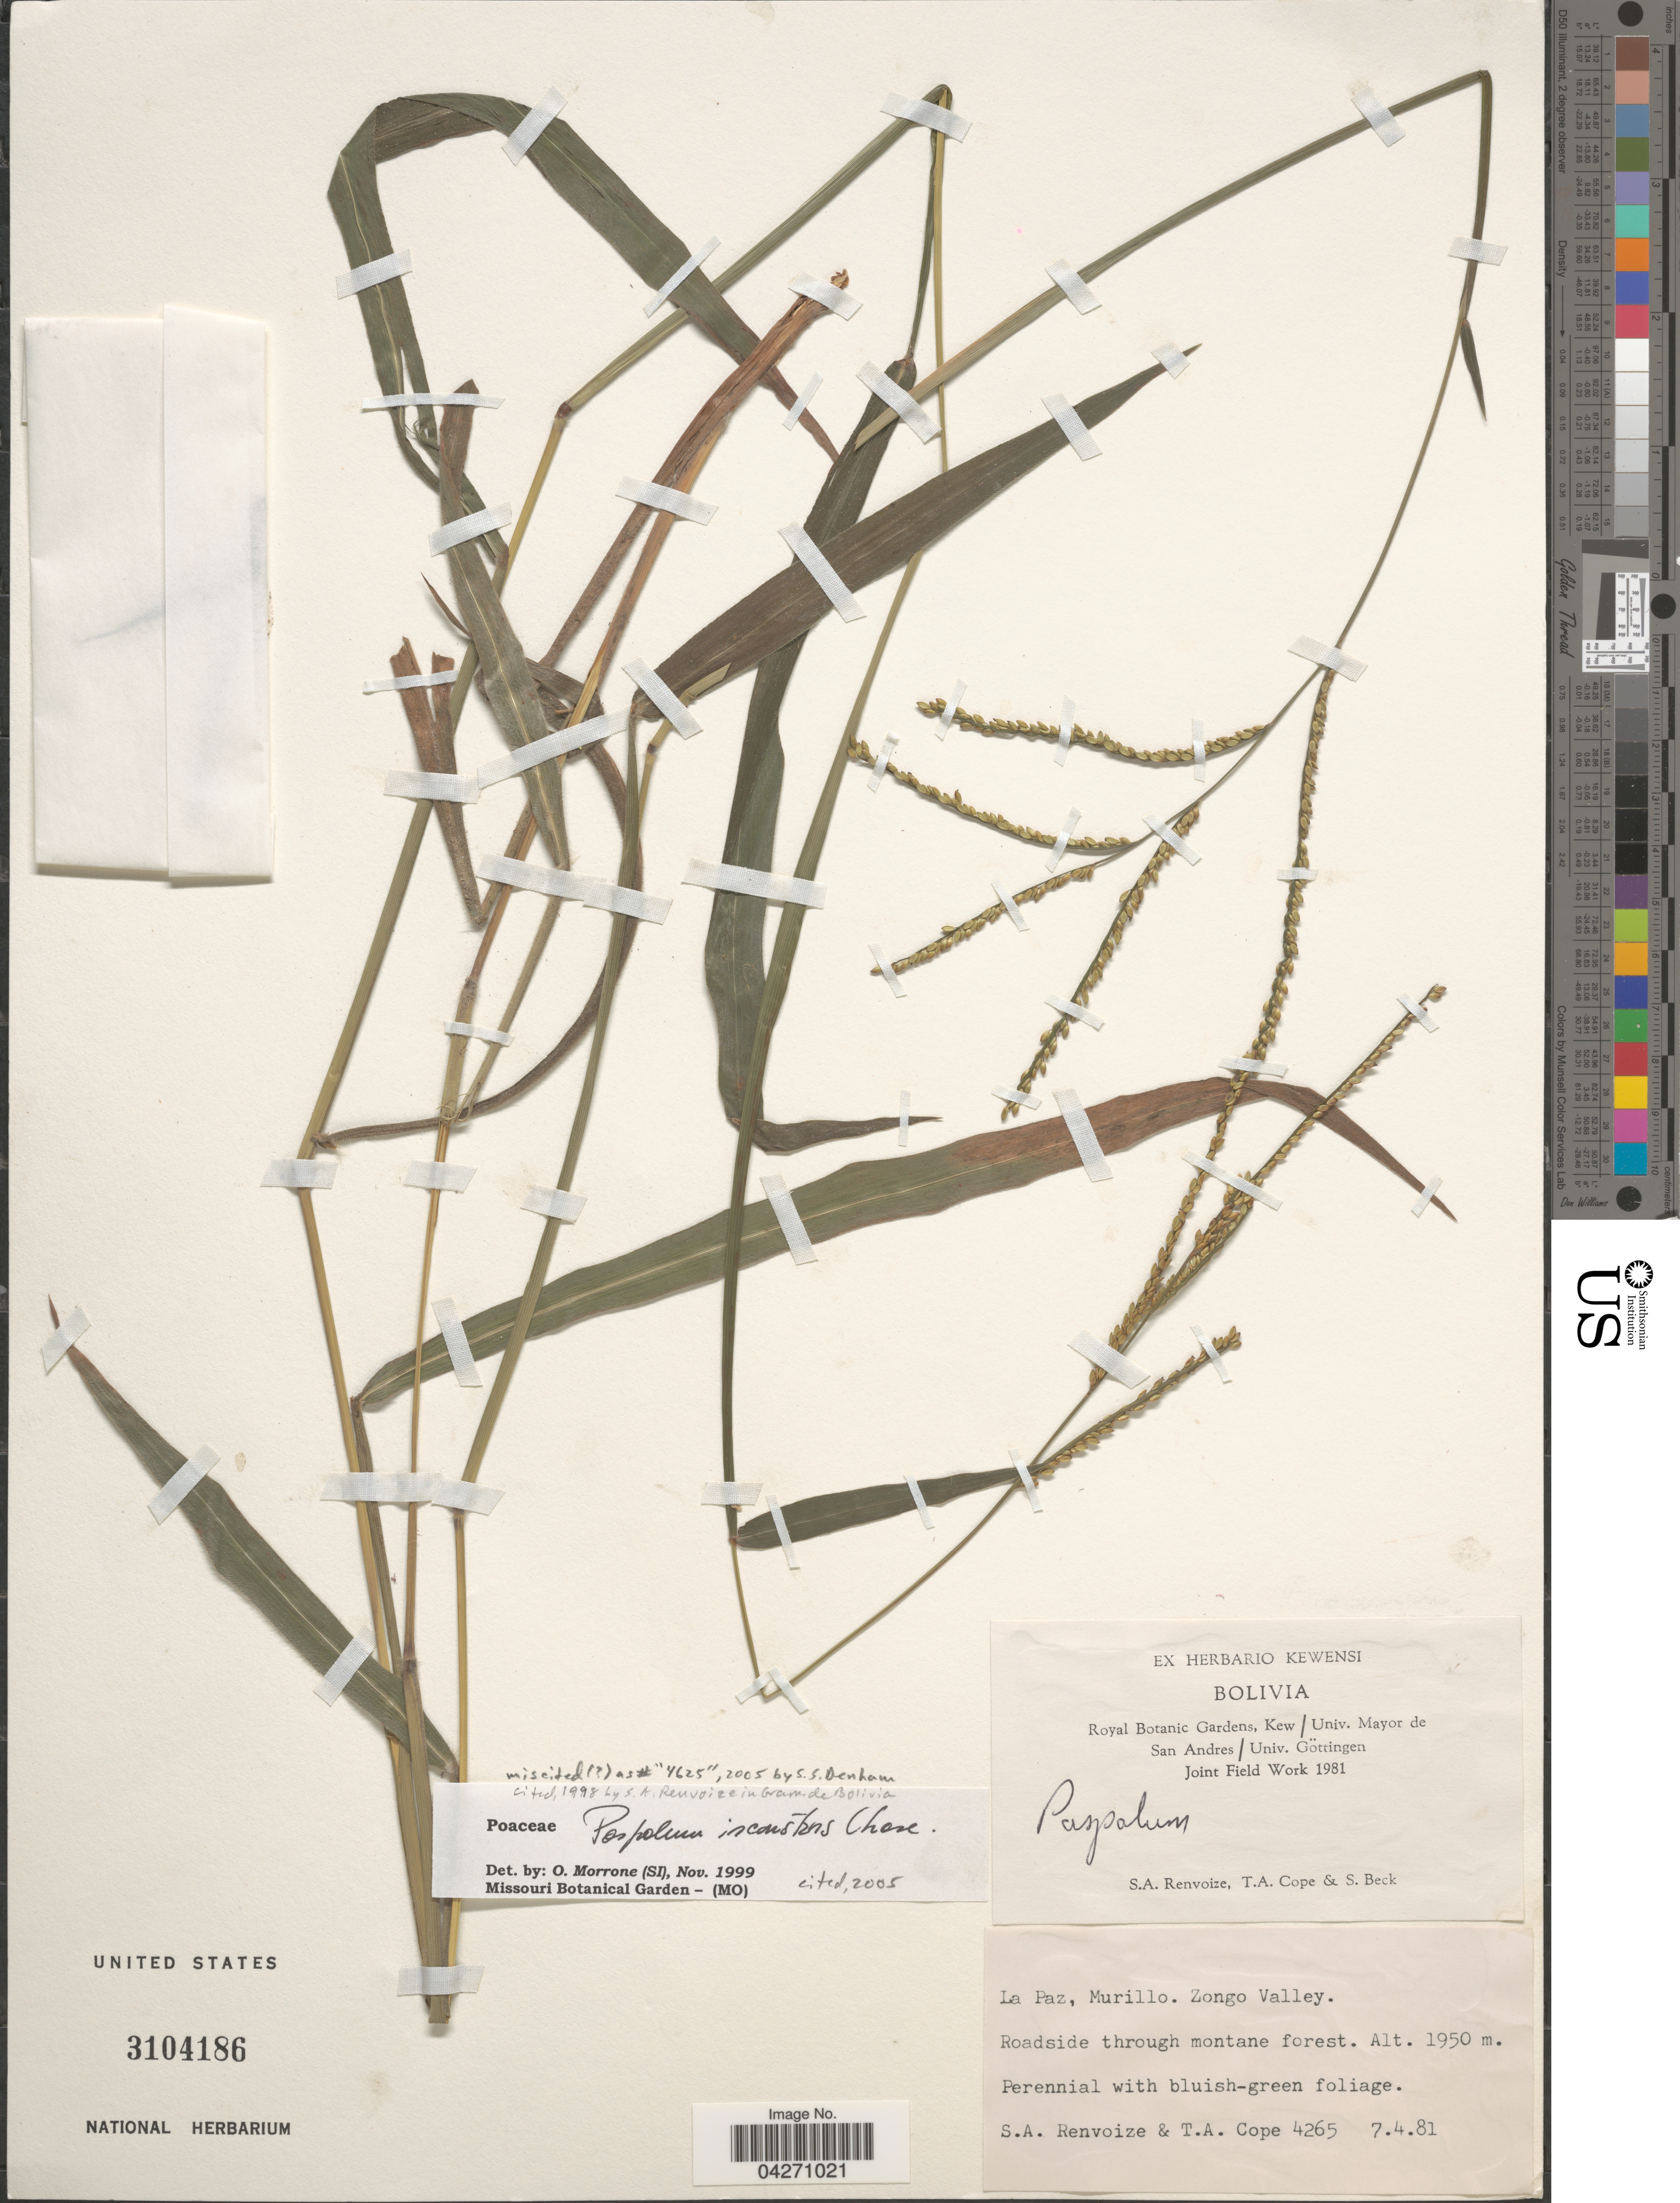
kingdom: Plantae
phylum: Tracheophyta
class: Liliopsida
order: Poales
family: Poaceae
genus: Paspalum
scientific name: Paspalum inconstans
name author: Chase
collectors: S. A. Renvoize, T. A. Cope & S. G. Beck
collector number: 4265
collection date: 1981-04-07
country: Bolivia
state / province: La Paz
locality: Royal Botanic Gardens, Kew/Univ. Mayor de San Andres/Univ. Göttingen. Joint Field Work 1981. Murillo. Zongo Valley. Roadside through montane forest.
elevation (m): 1950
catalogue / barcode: US 3104186